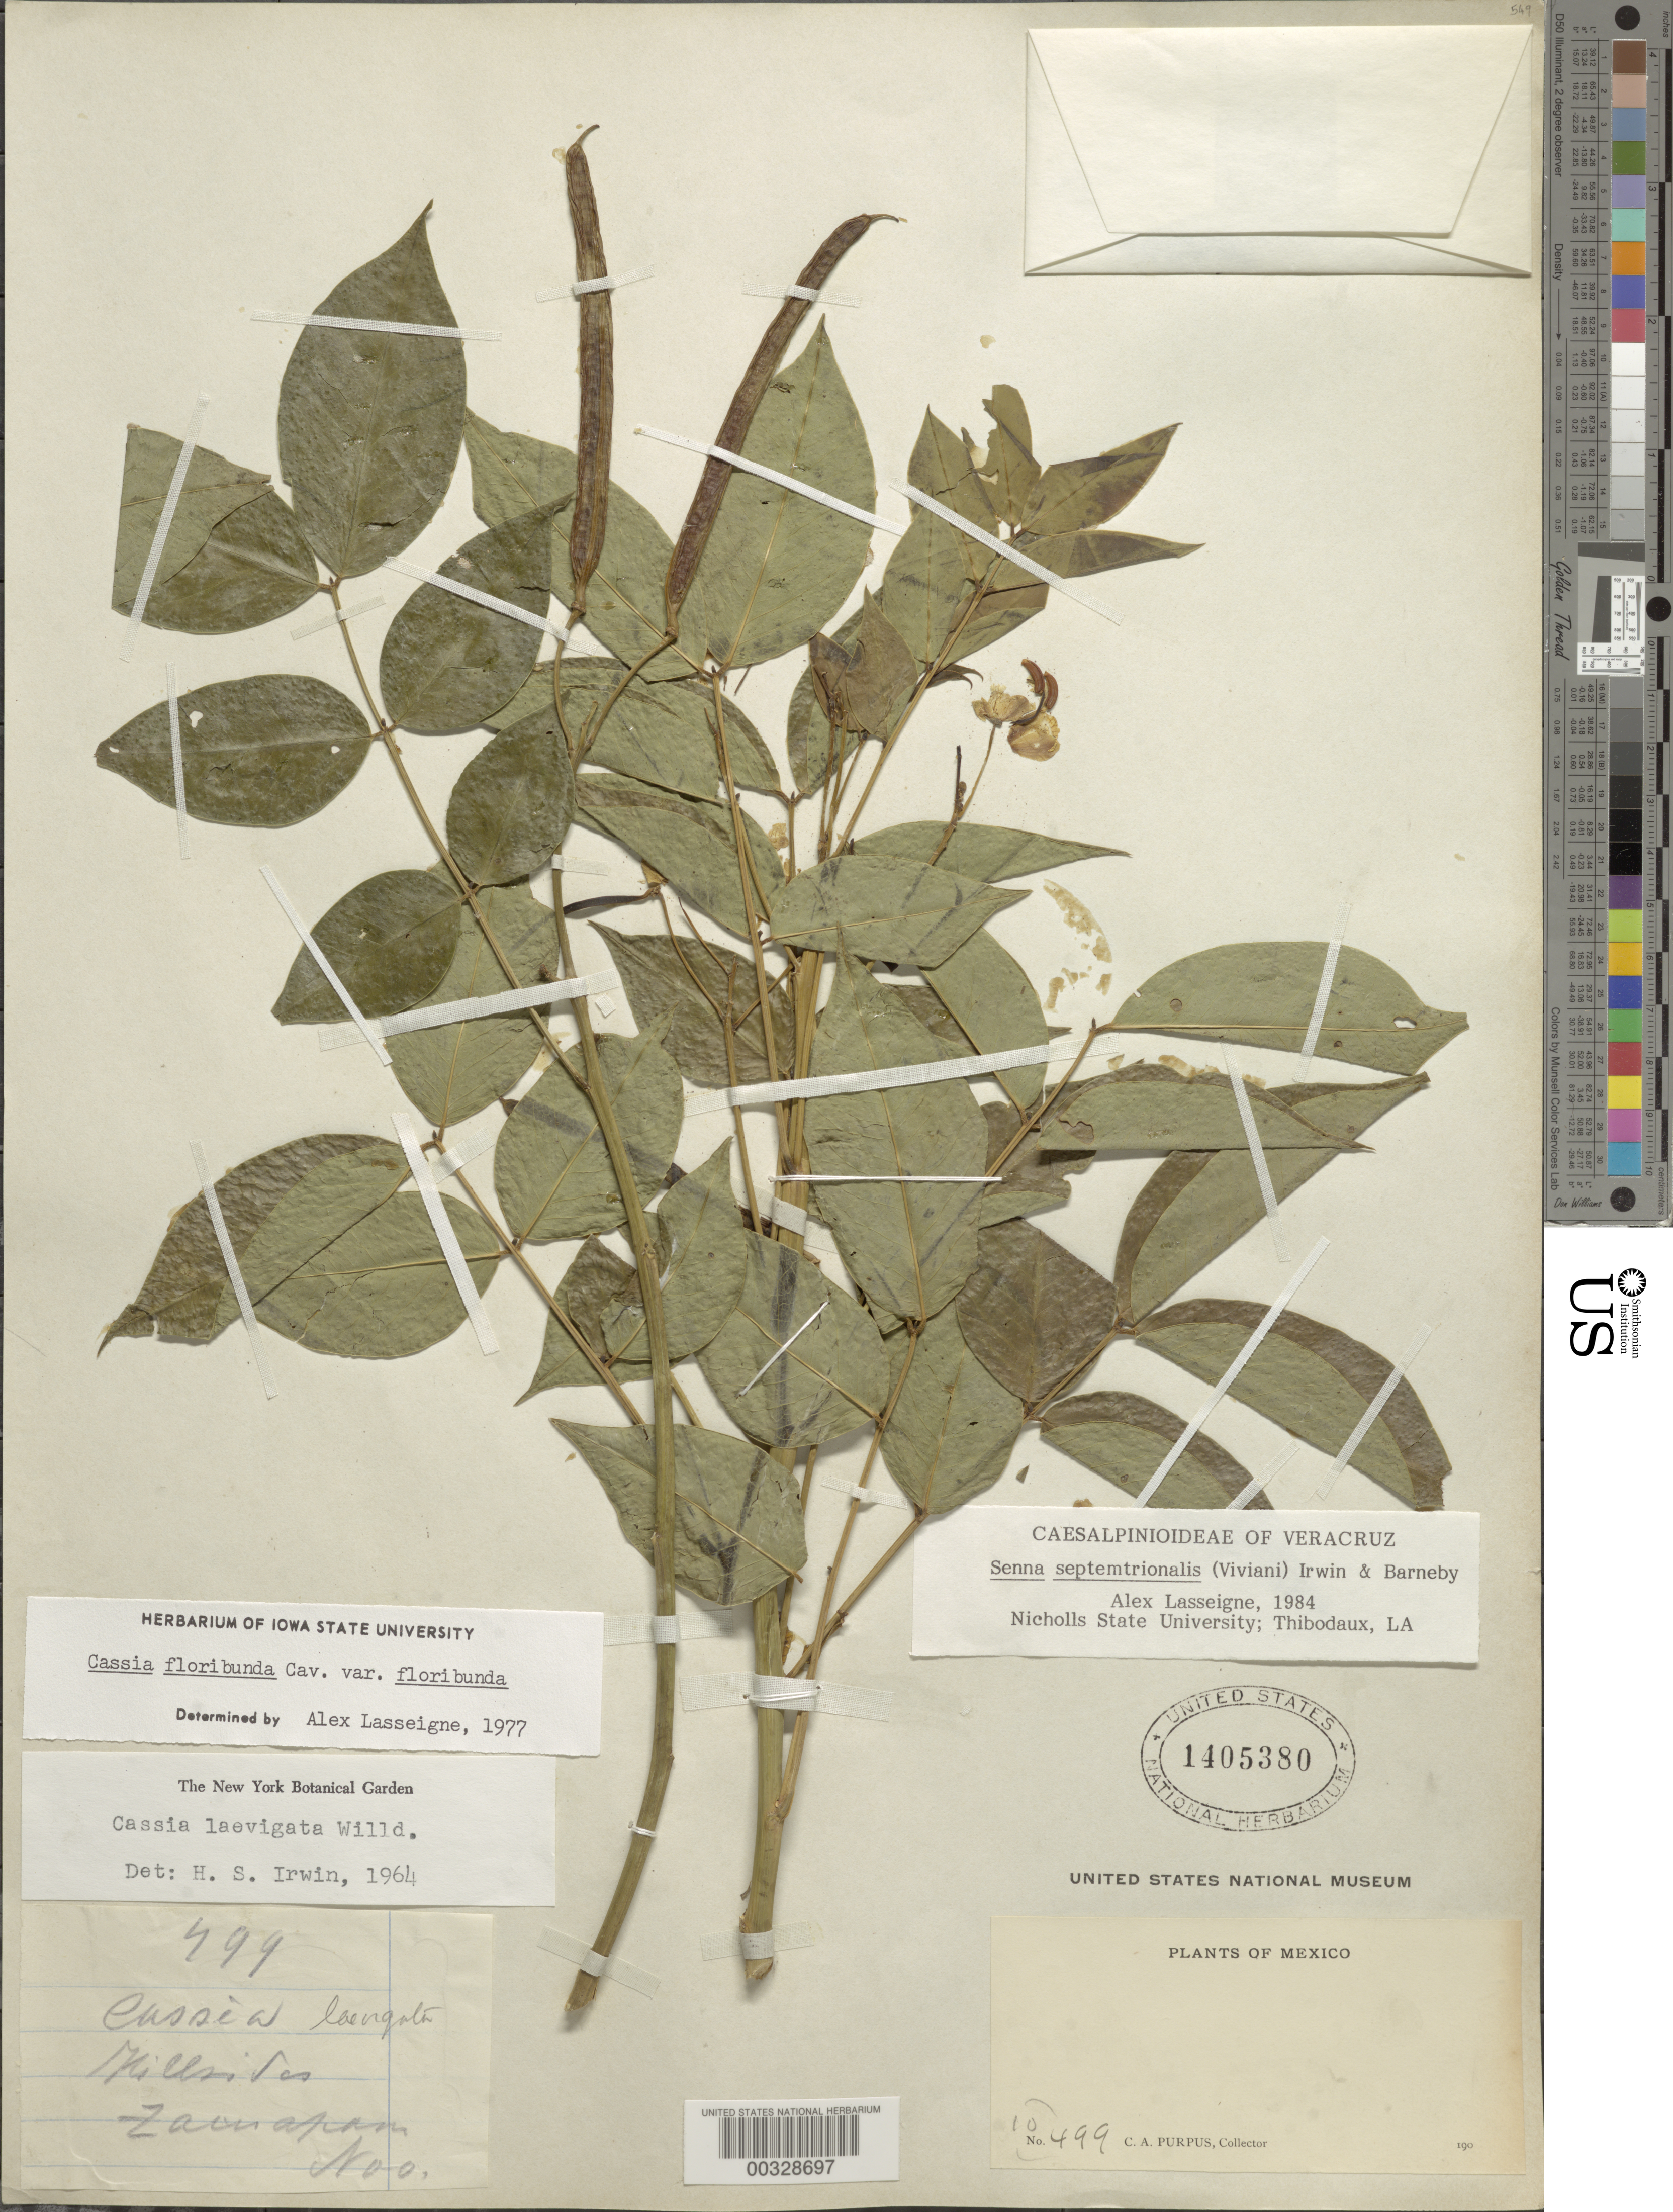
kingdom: Plantae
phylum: Tracheophyta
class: Magnoliopsida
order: Fabales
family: Fabaceae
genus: Senna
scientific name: Senna x floribunda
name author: (Cav.) H.S. Irwin & Barneby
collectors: C. A. Purpus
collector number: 10499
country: Mexico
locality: Zamapam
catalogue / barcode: US 1405380